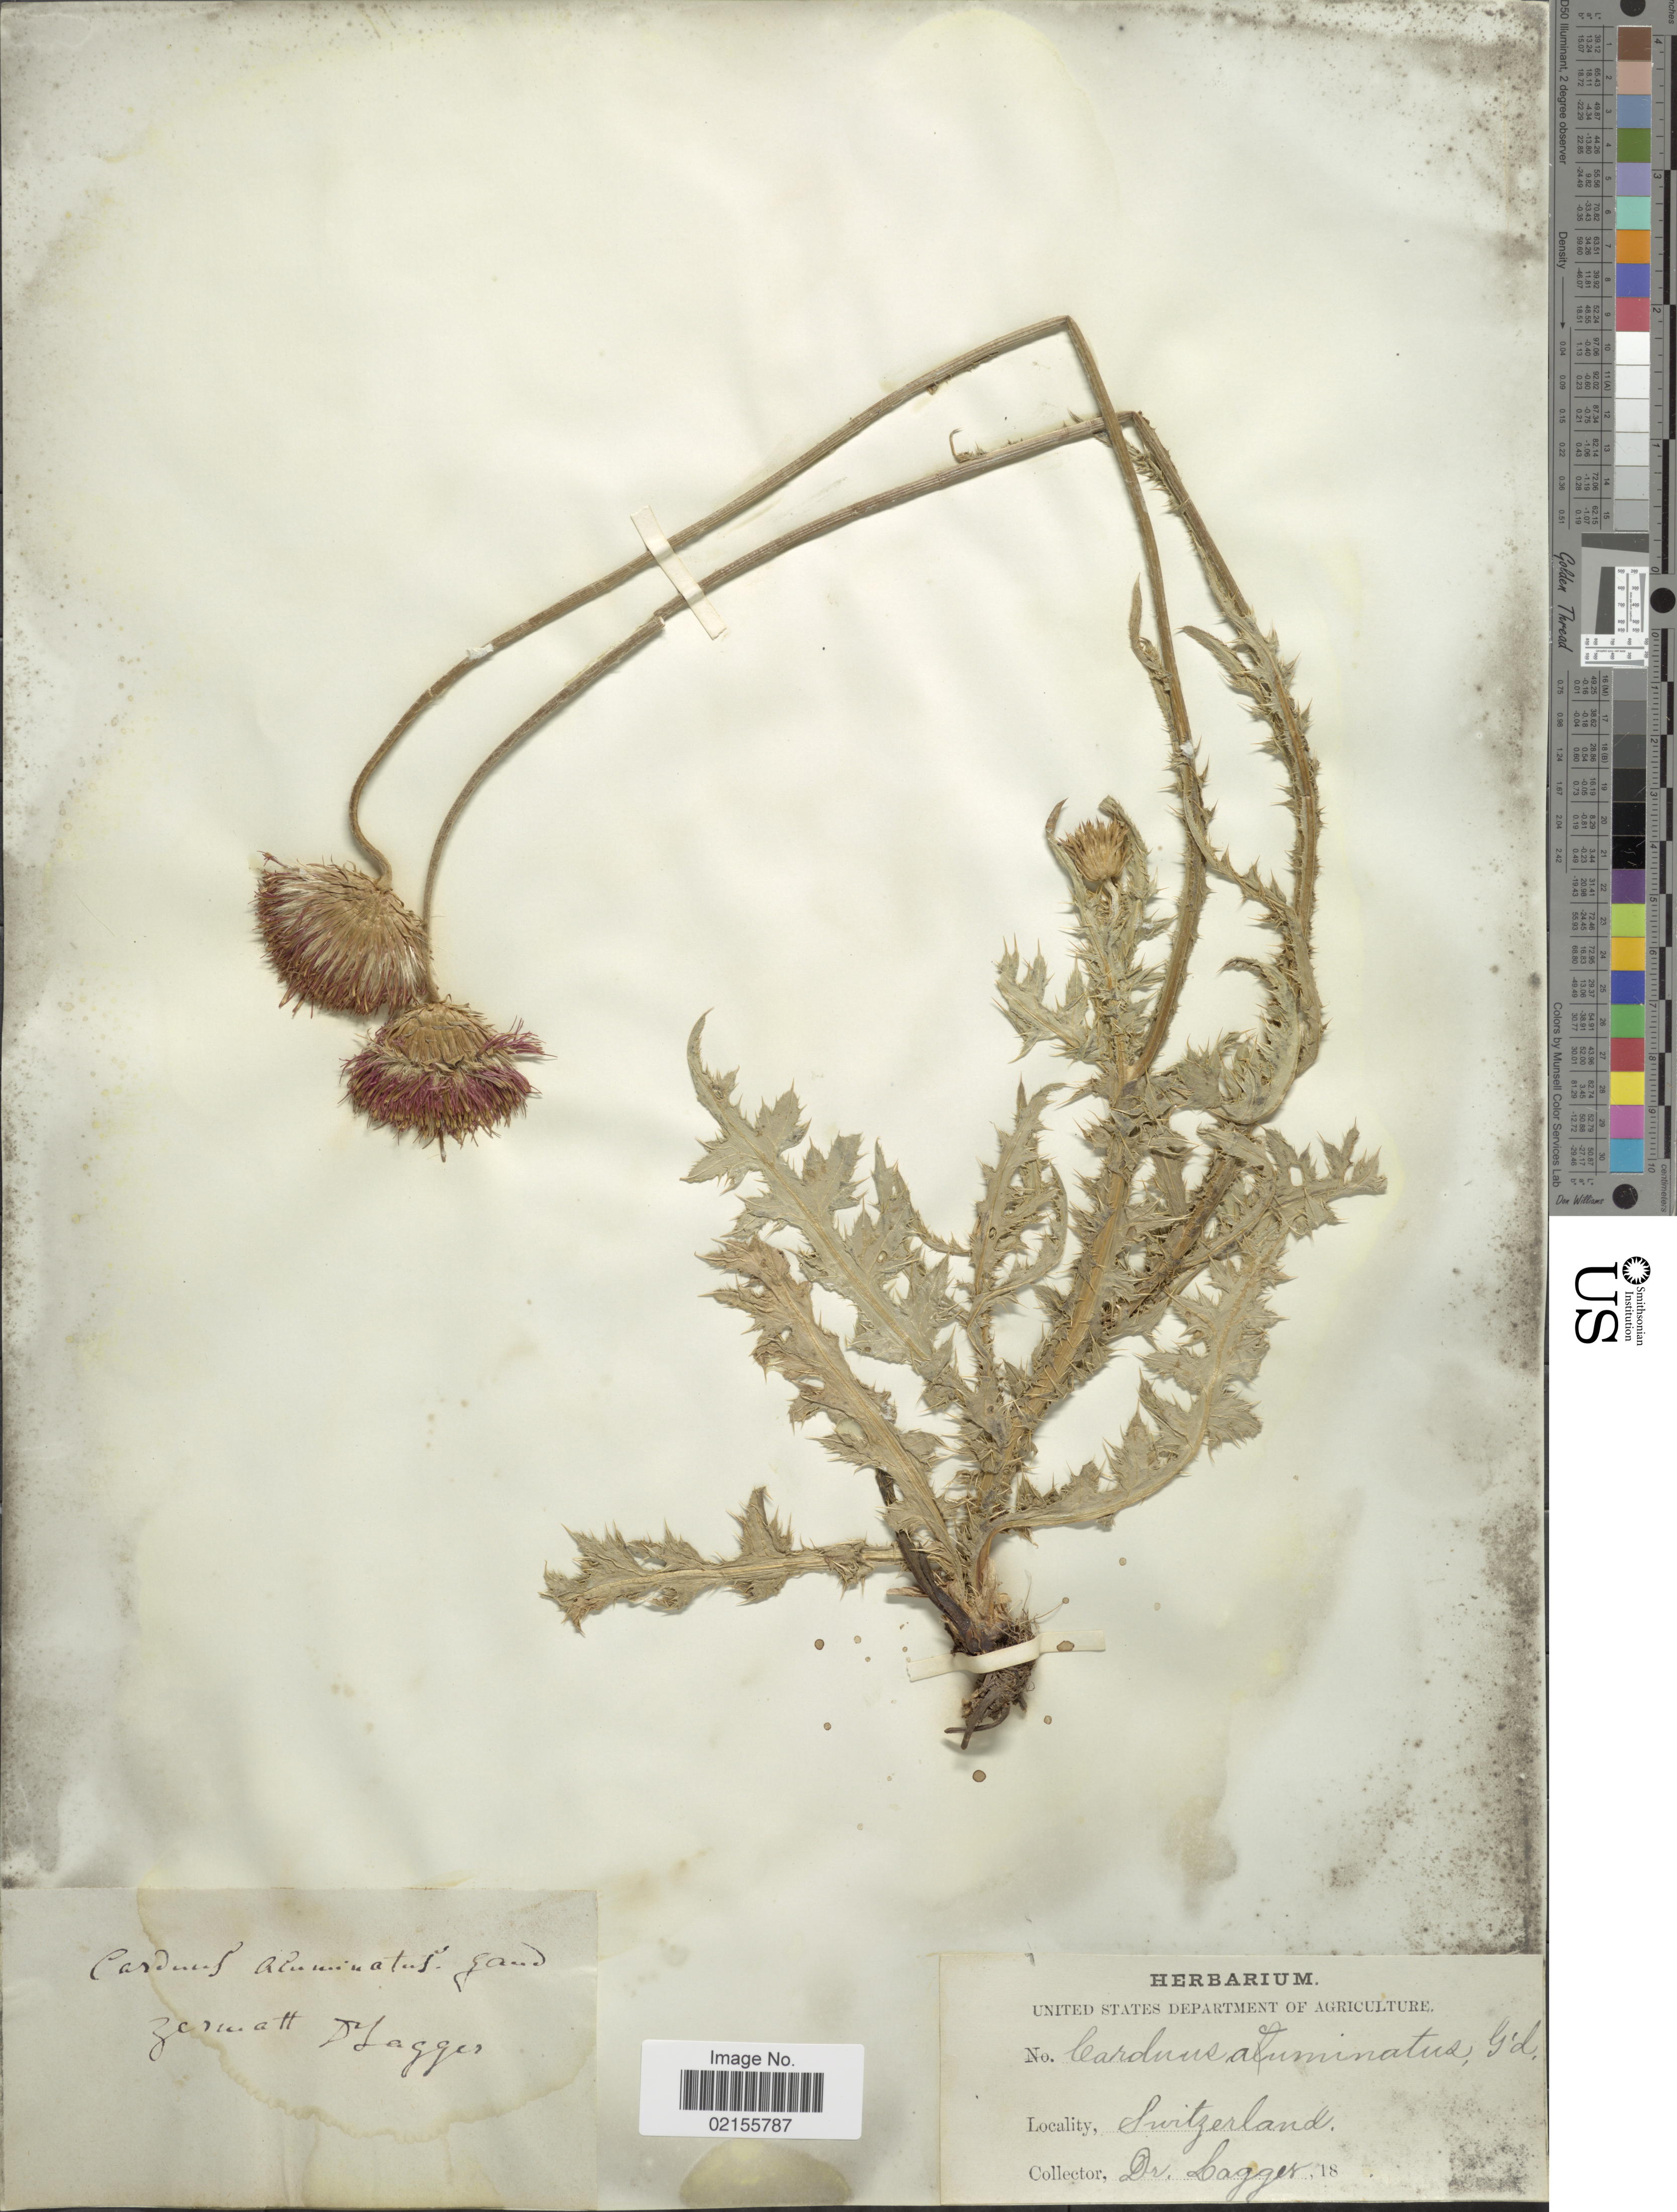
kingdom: Plantae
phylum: Tracheophyta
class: Magnoliopsida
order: Asterales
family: Asteraceae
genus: Carduus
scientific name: Carduus acanthoides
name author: L.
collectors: F. J. Lagger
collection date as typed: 18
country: Switzerland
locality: Zermatt